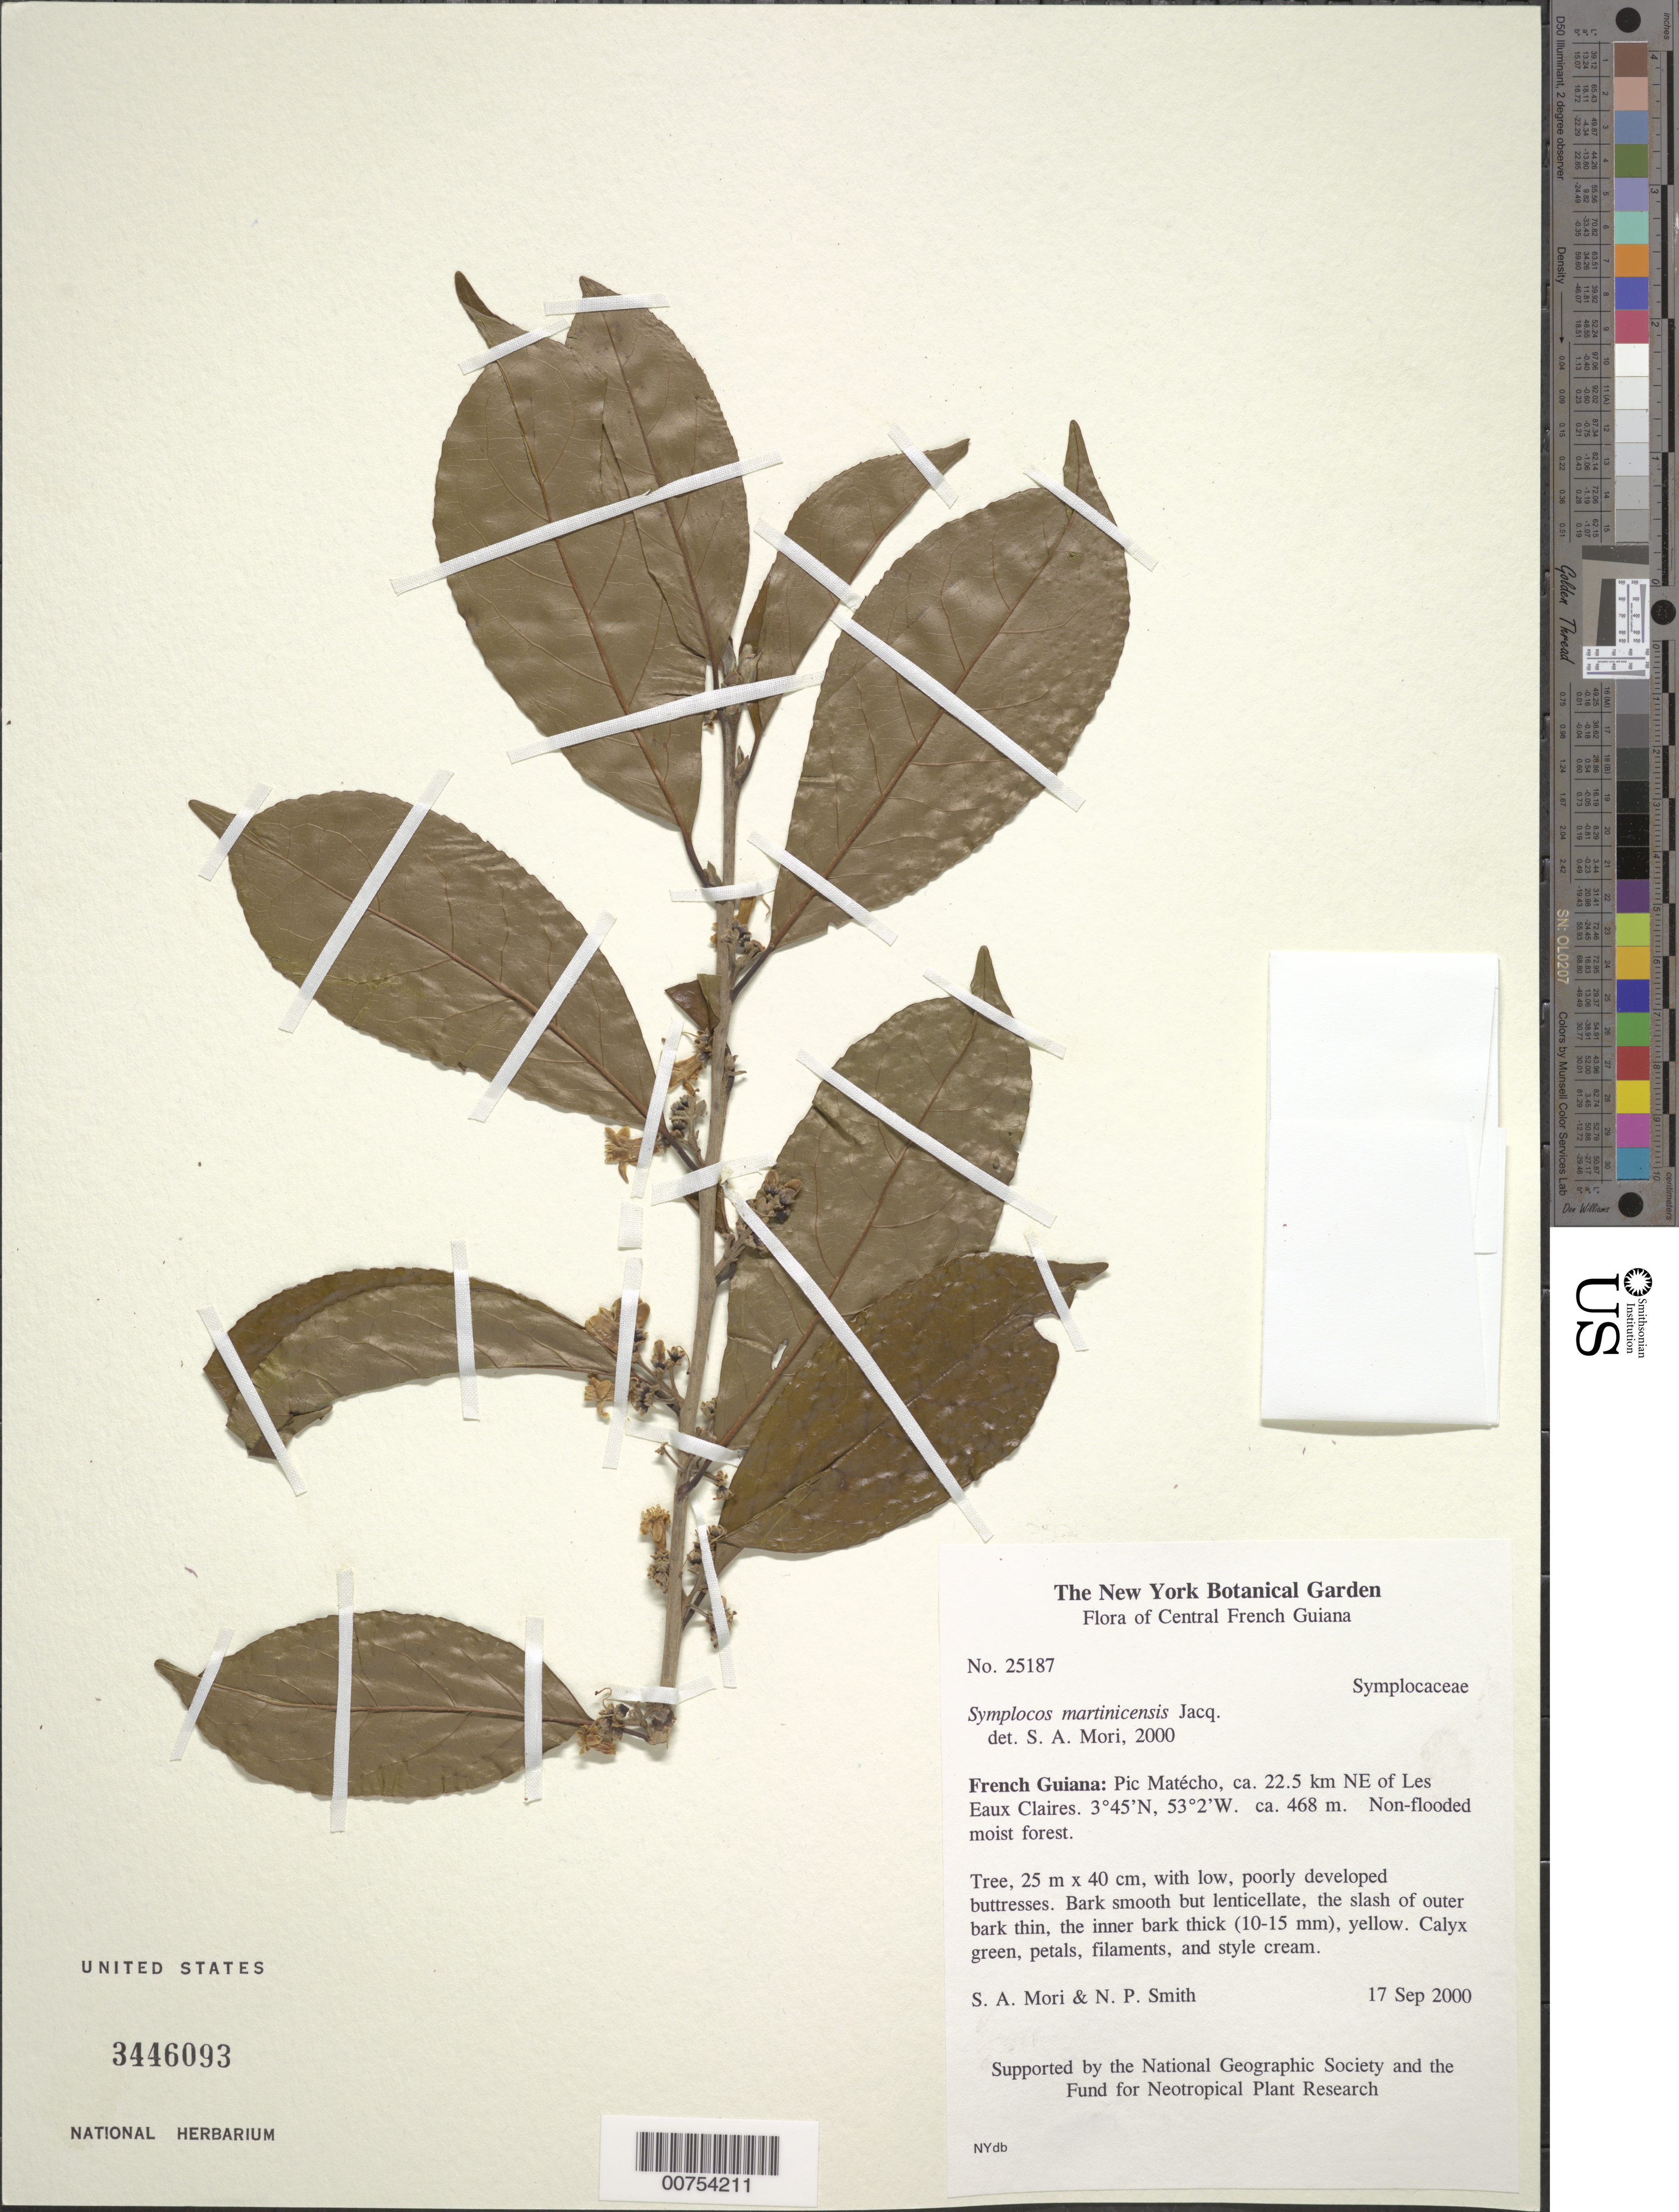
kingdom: Plantae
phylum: Tracheophyta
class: Magnoliopsida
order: Ericales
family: Symplocaceae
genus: Symplocos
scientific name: Symplocos martinicensis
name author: Jacq.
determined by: Mori, Scott A.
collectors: S. Mori & N. Smith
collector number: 25187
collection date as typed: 17-Sep-00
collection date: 2000-09-17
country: French Guiana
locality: Pic Matécho, ca 22.5 km NE of Les Eaux Claires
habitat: Non-flooded moist forest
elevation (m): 468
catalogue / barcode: US 3446093